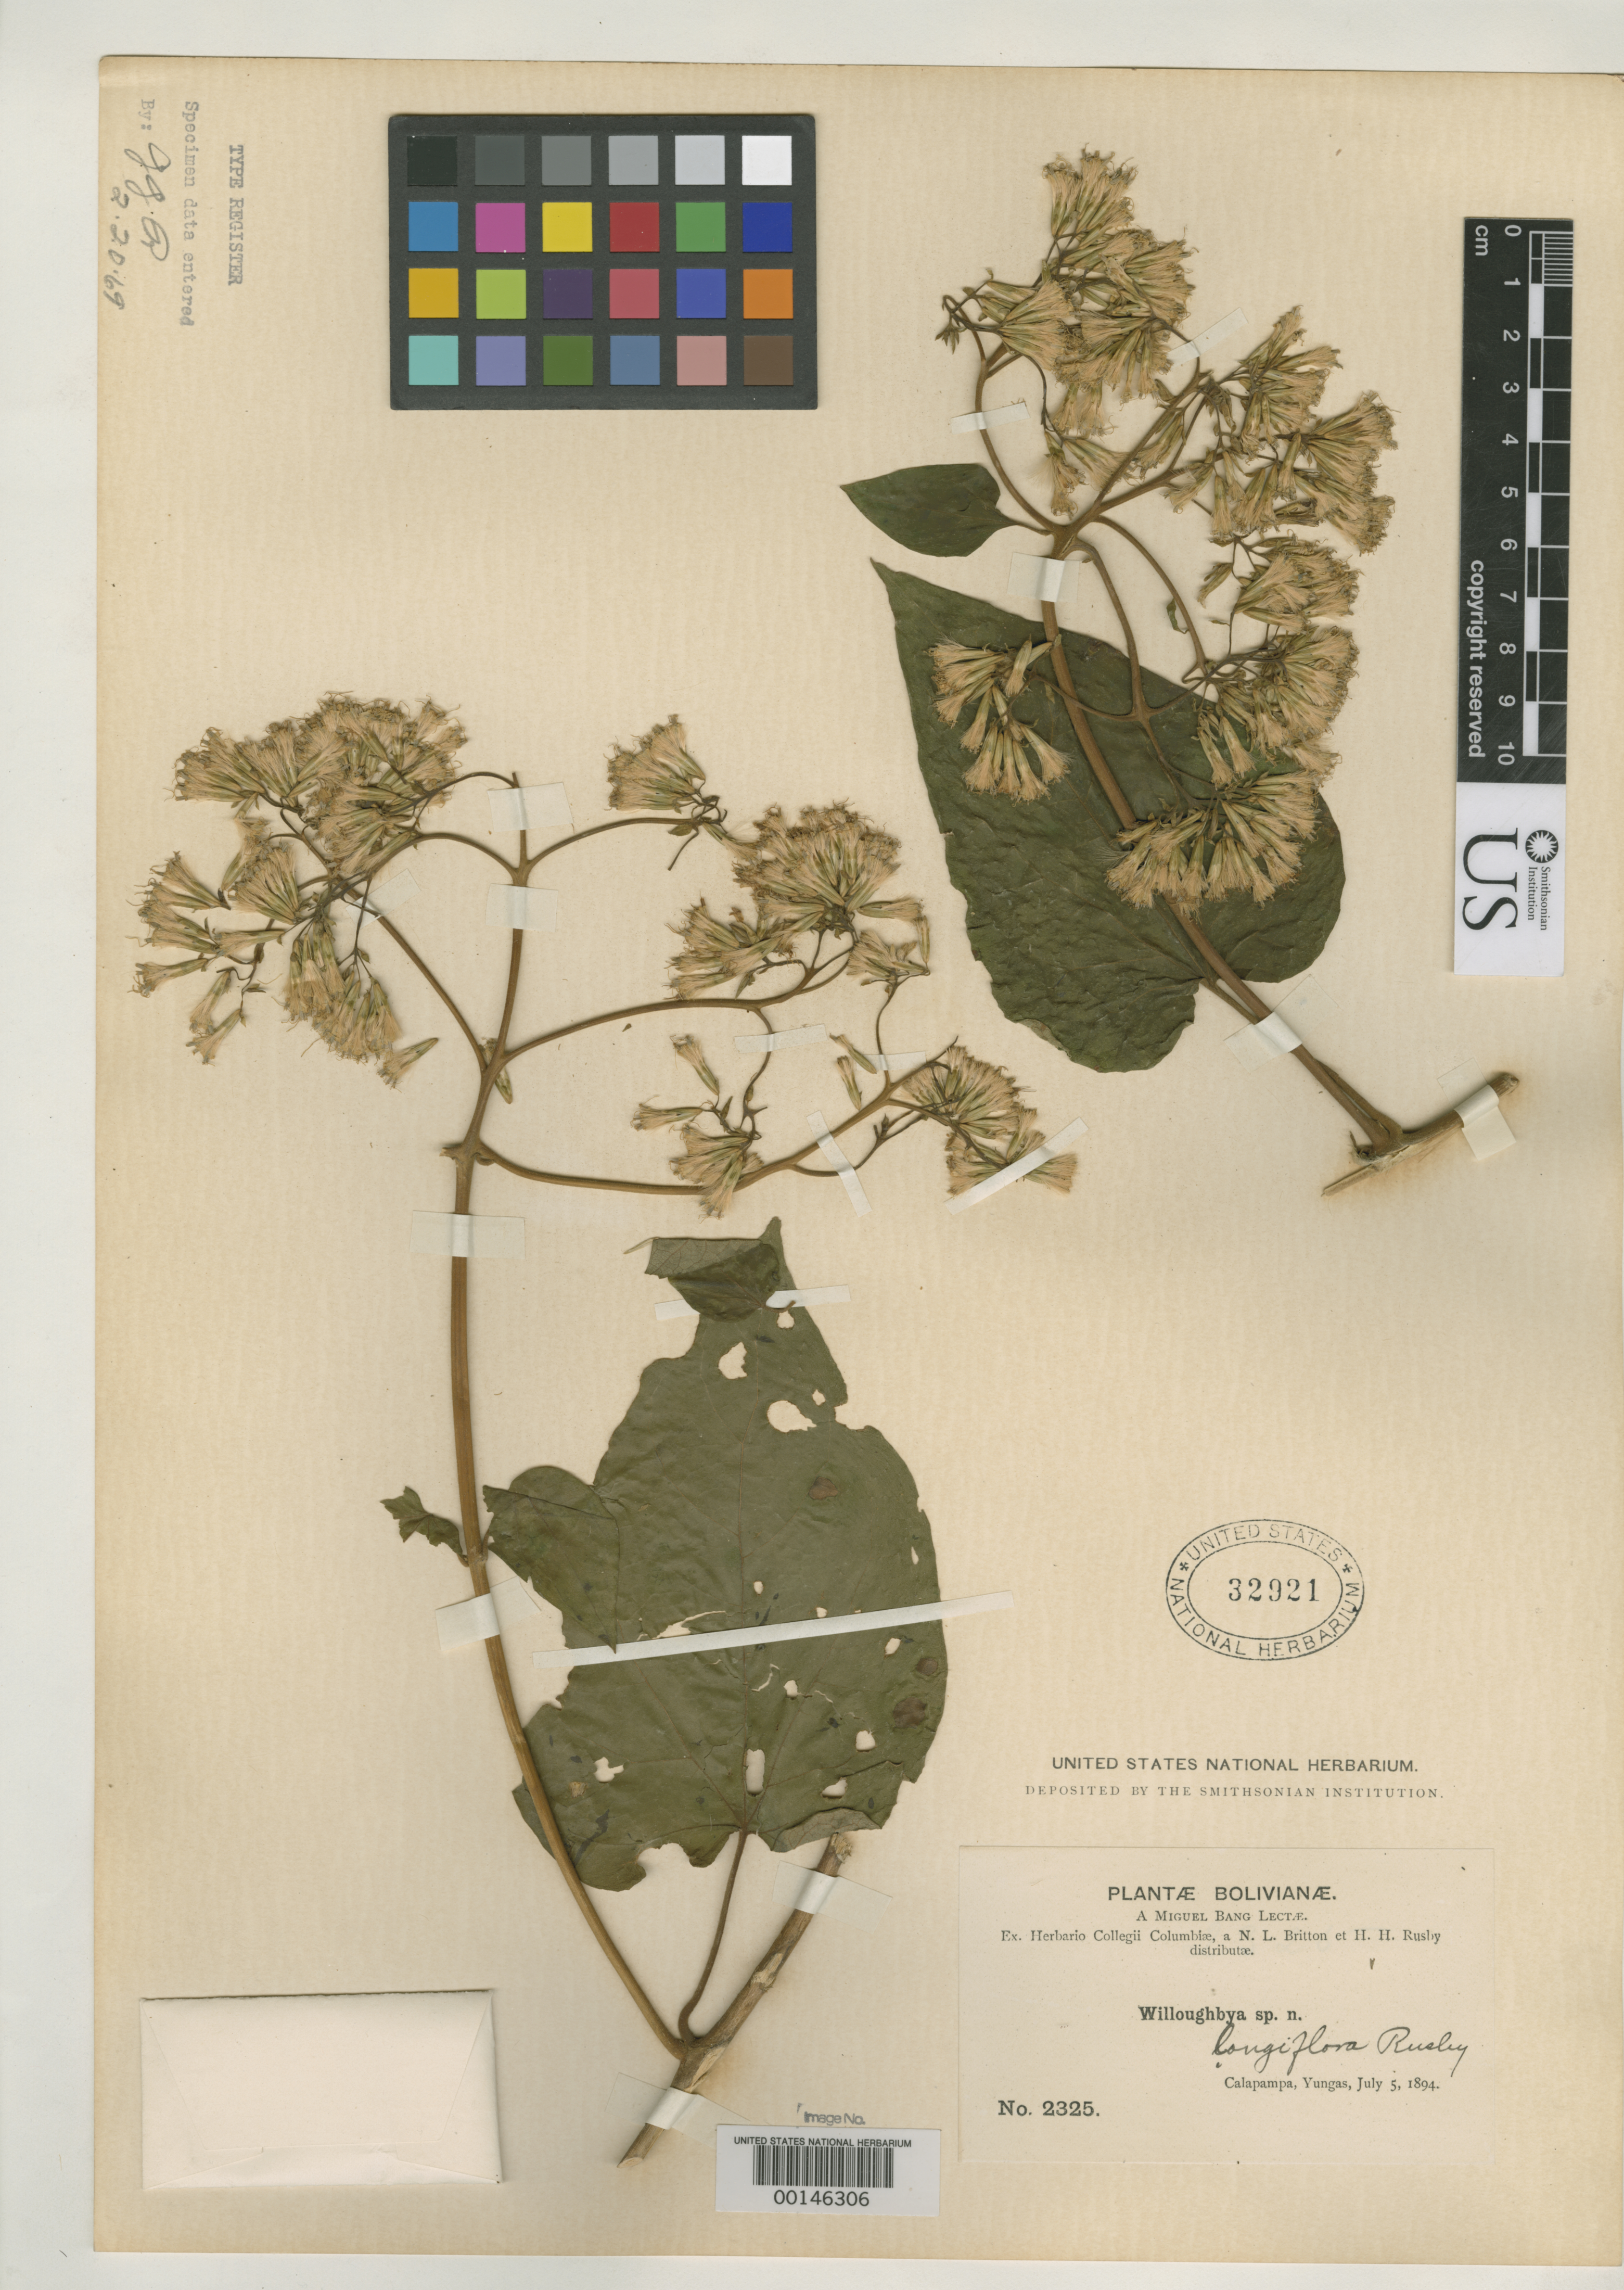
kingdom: Plantae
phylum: Tracheophyta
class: Magnoliopsida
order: Asterales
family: Asteraceae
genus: Willoughbya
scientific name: Willoughbya longiflora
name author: Rusby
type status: Syntype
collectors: M. Bang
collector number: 2325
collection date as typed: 05 Jul 1894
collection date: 1894-07-05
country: Bolivia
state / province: La Paz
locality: Calapampa, near Coroico, Yungas.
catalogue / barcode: US 32921